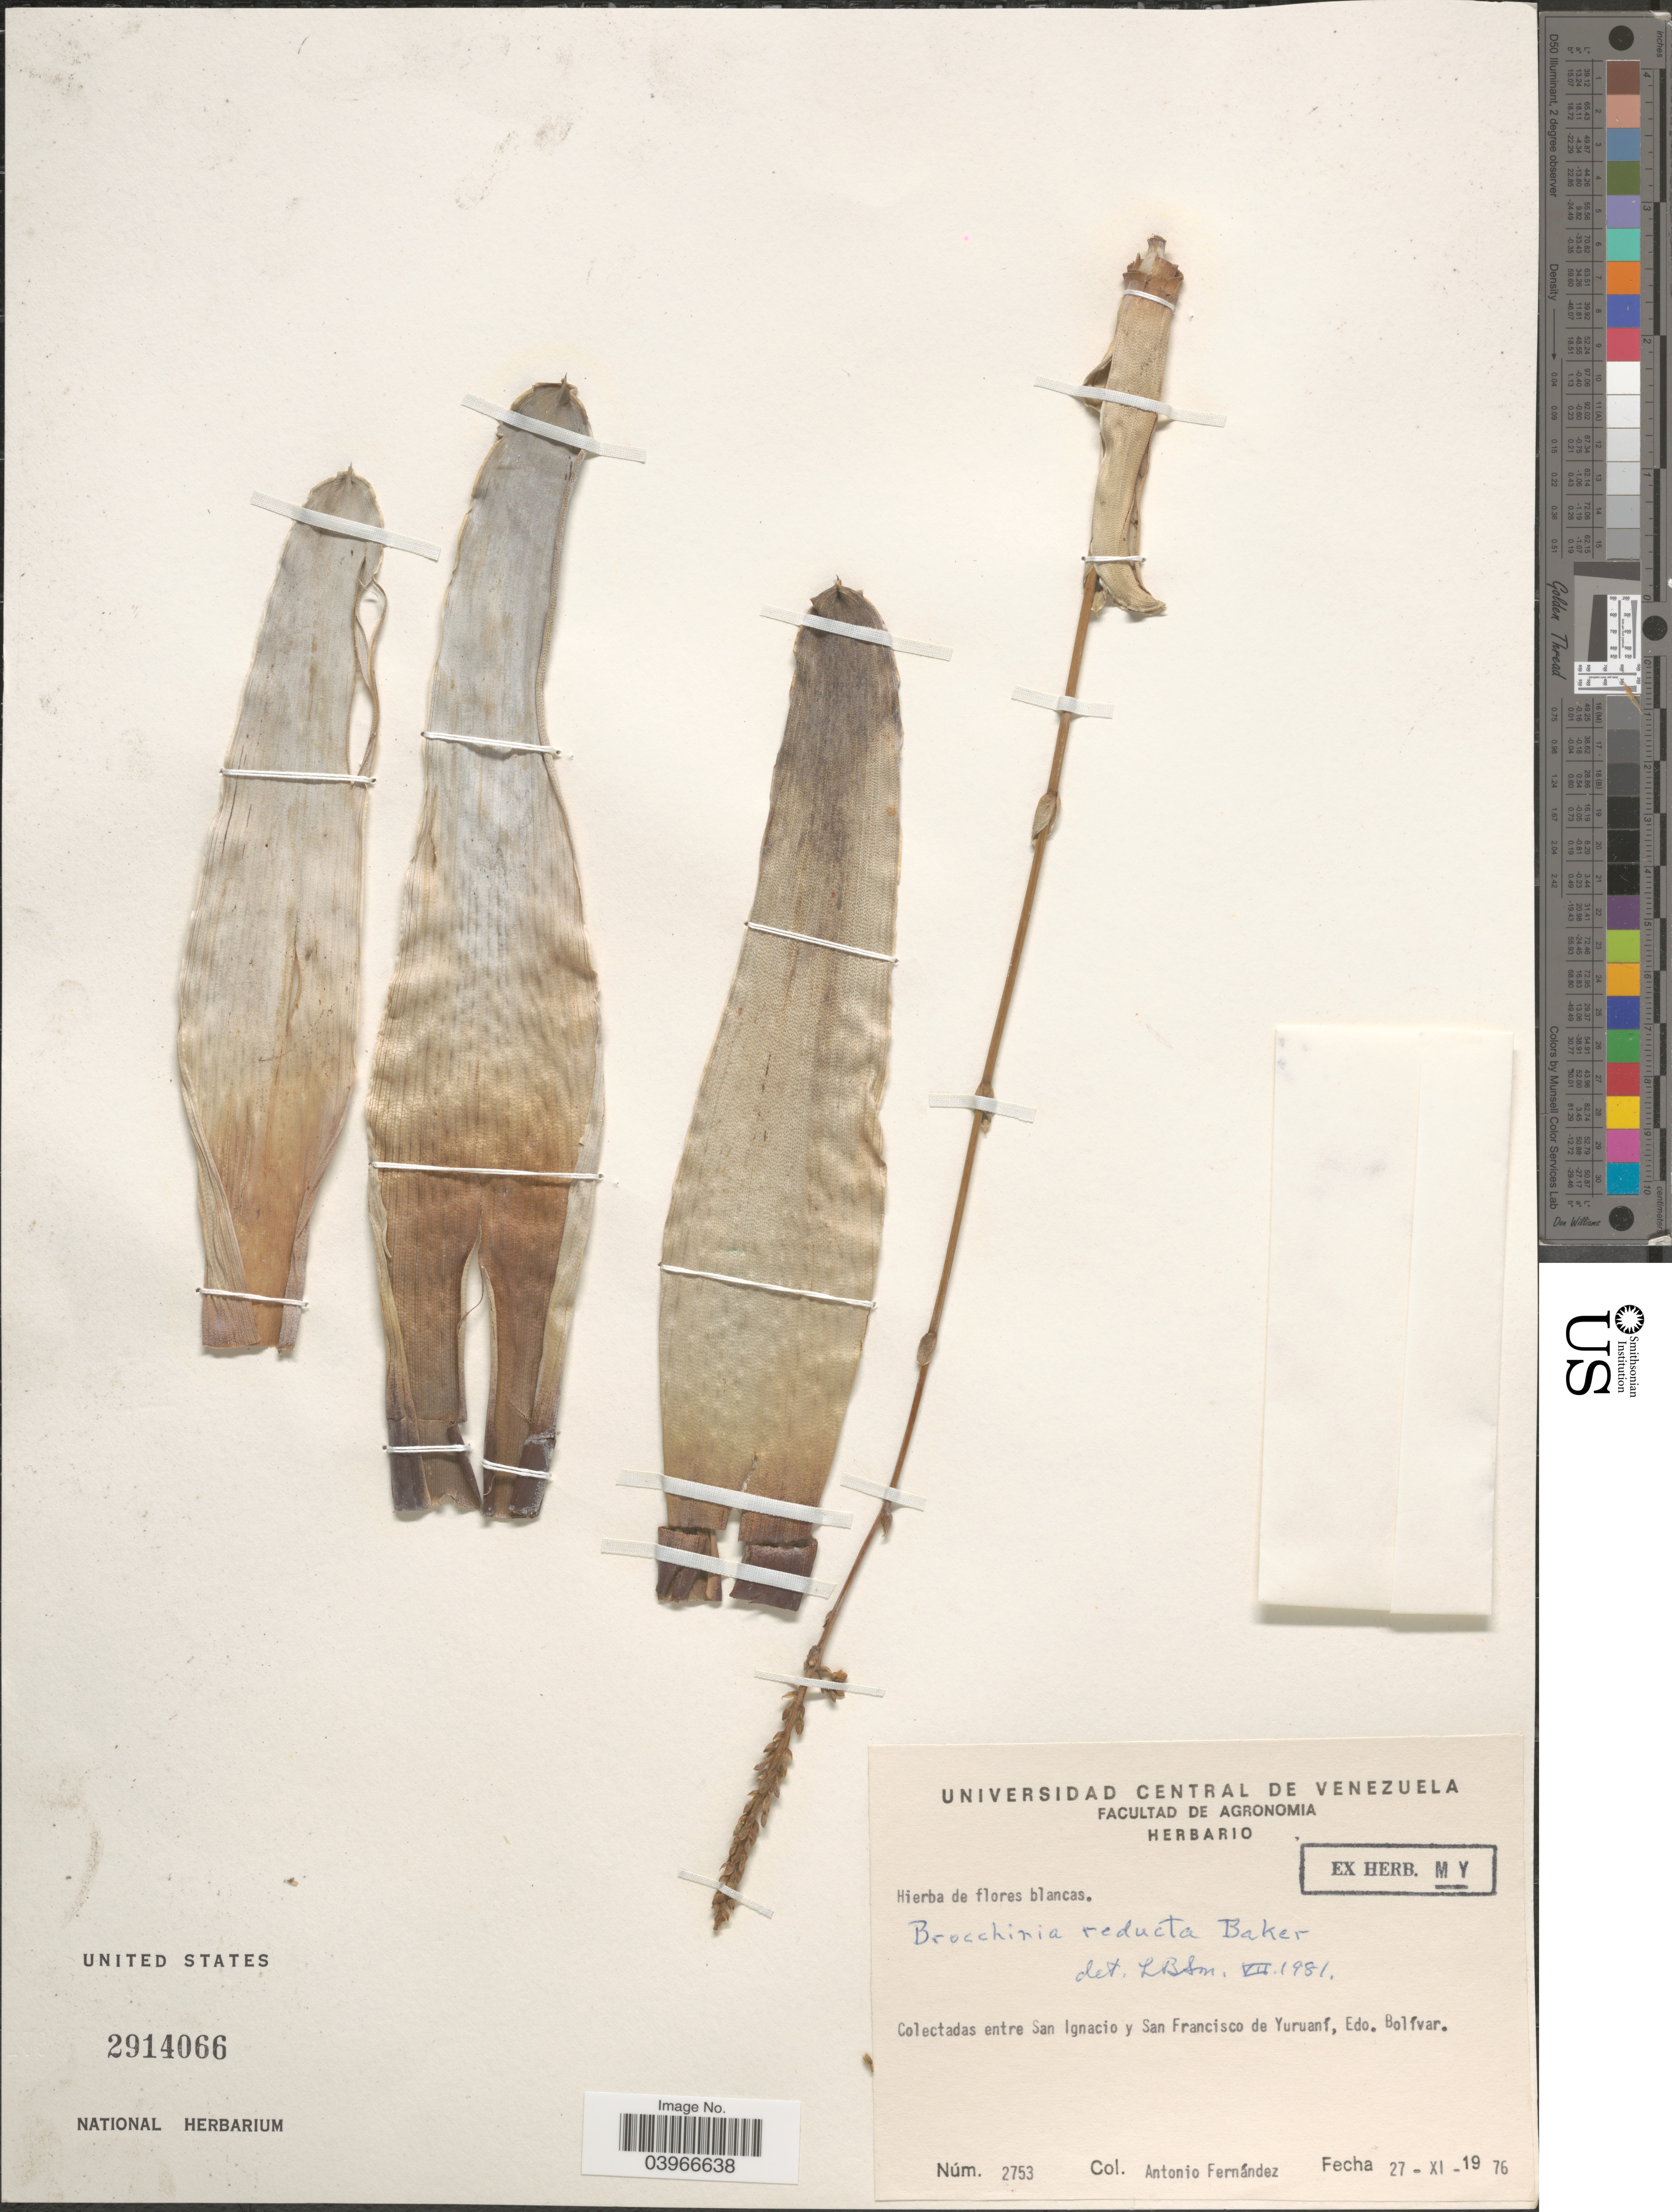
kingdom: Plantae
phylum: Tracheophyta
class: Liliopsida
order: Poales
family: Bromeliaceae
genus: Brocchinia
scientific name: Brocchinia reducta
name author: Baker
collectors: A. Fernández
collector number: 2753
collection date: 1976-11-27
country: Venezuela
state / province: Bolivar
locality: Entre San Ignacio y San Francisco de Yuruaní.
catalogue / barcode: US 2914066